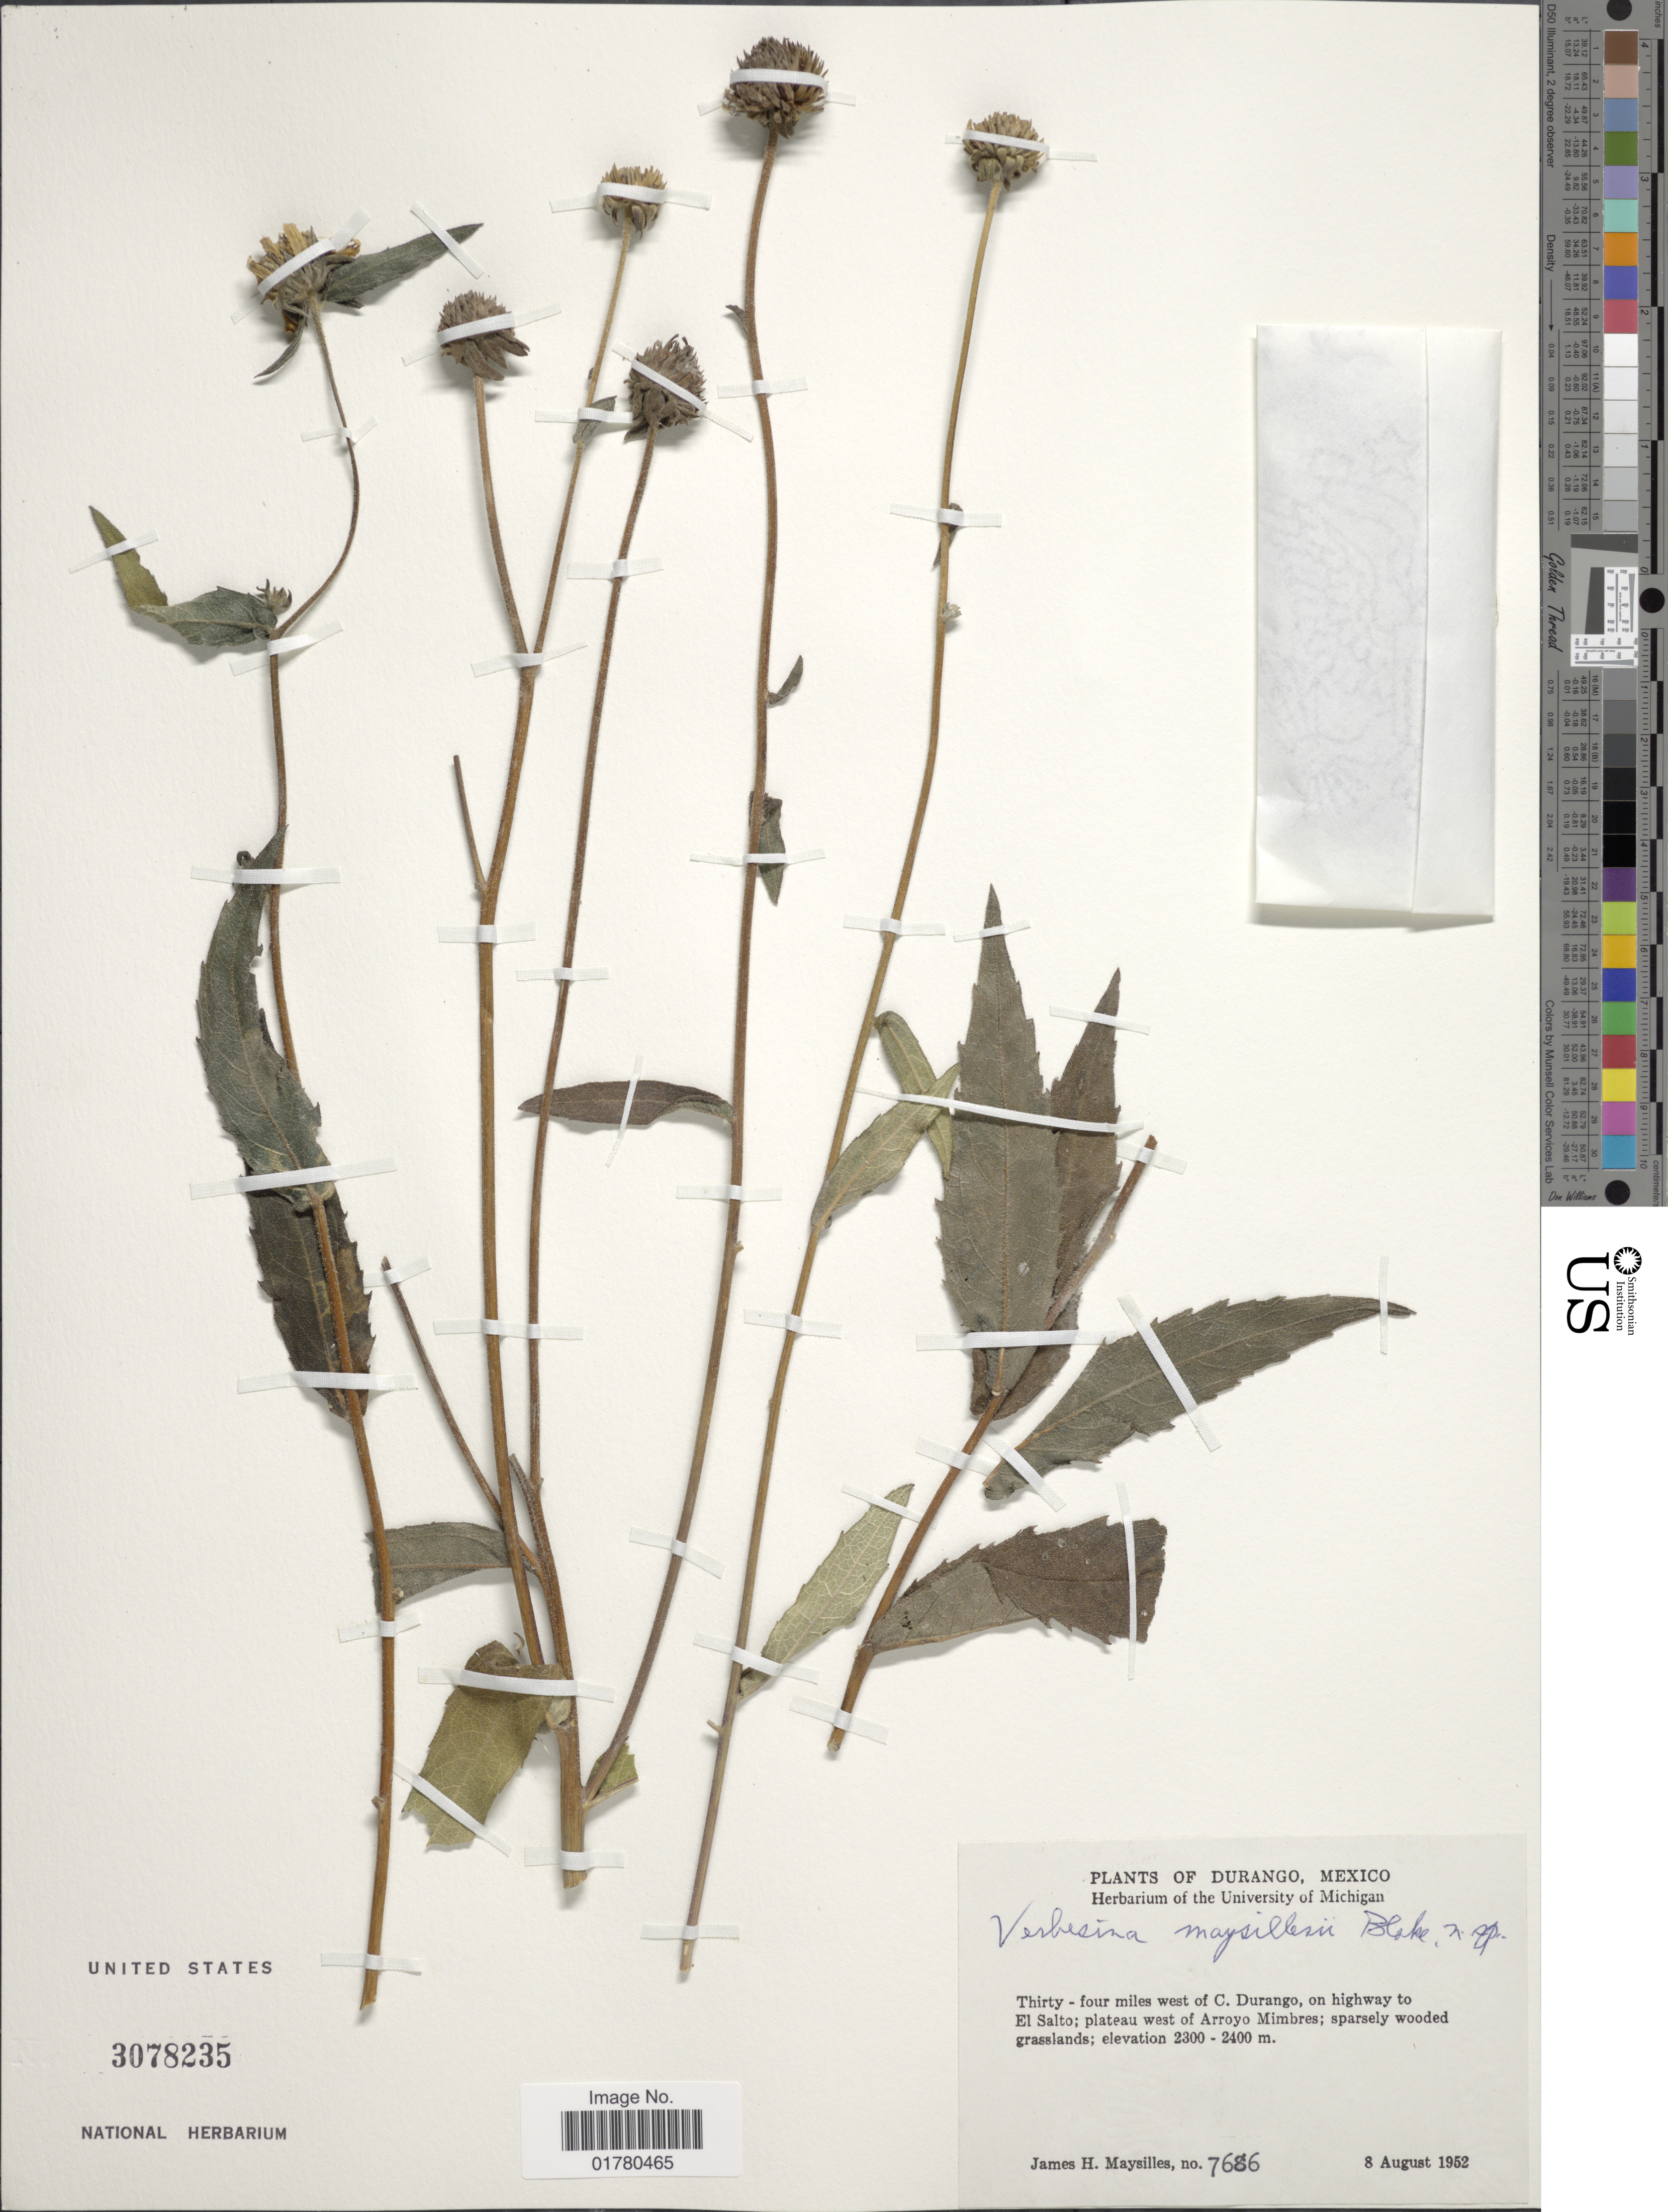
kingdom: Plantae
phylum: Tracheophyta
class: Magnoliopsida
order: Asterales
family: Asteraceae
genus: Verbesina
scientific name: Verbesina sp.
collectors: J. Maysilles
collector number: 7686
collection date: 1952-08-08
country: Mexico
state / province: Durango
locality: Thirty - four miles west of C. Durango, on highway to El Salto; plateau west of Arroyo Mimbres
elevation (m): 2300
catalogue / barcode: US 3078235